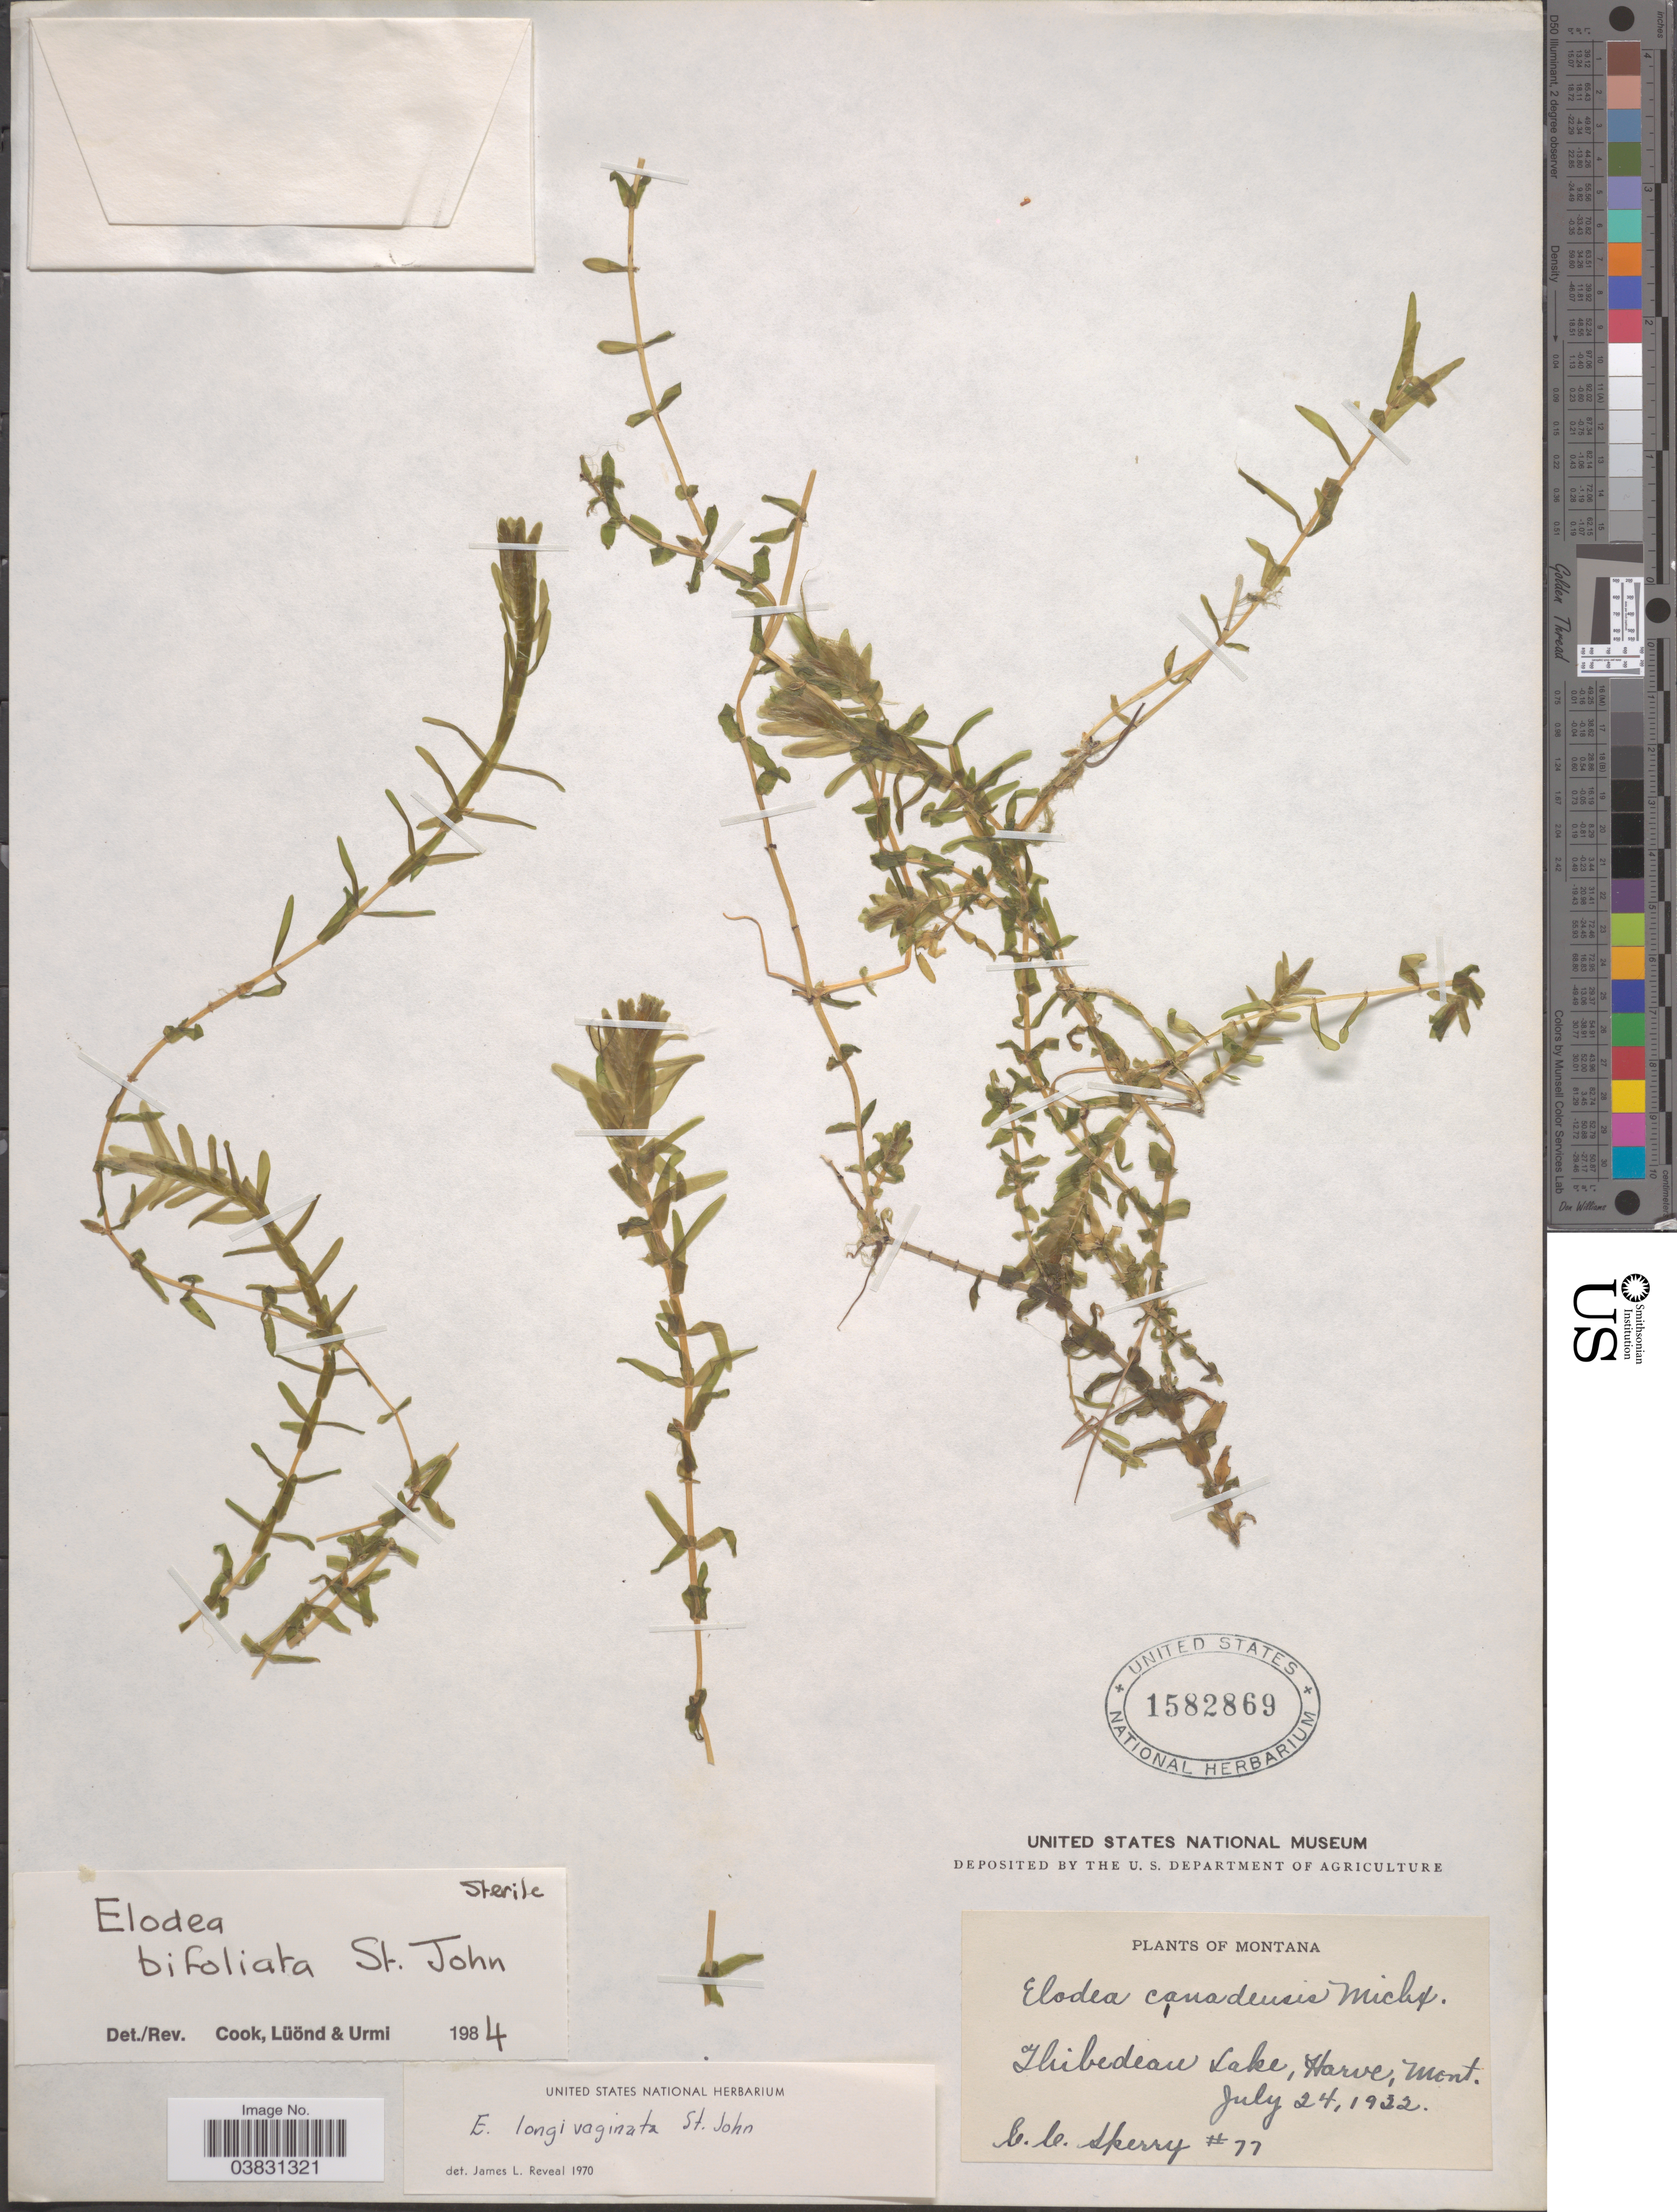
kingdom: Plantae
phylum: Tracheophyta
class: Liliopsida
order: Alismatales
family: Hydrocharitaceae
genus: Elodea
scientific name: Elodea bifoliata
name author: H. St. John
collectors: C. C. Sperry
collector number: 77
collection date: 1922-07-24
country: United States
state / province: Montana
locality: Thibedeau Lake, Harve.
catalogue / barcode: US 1582869